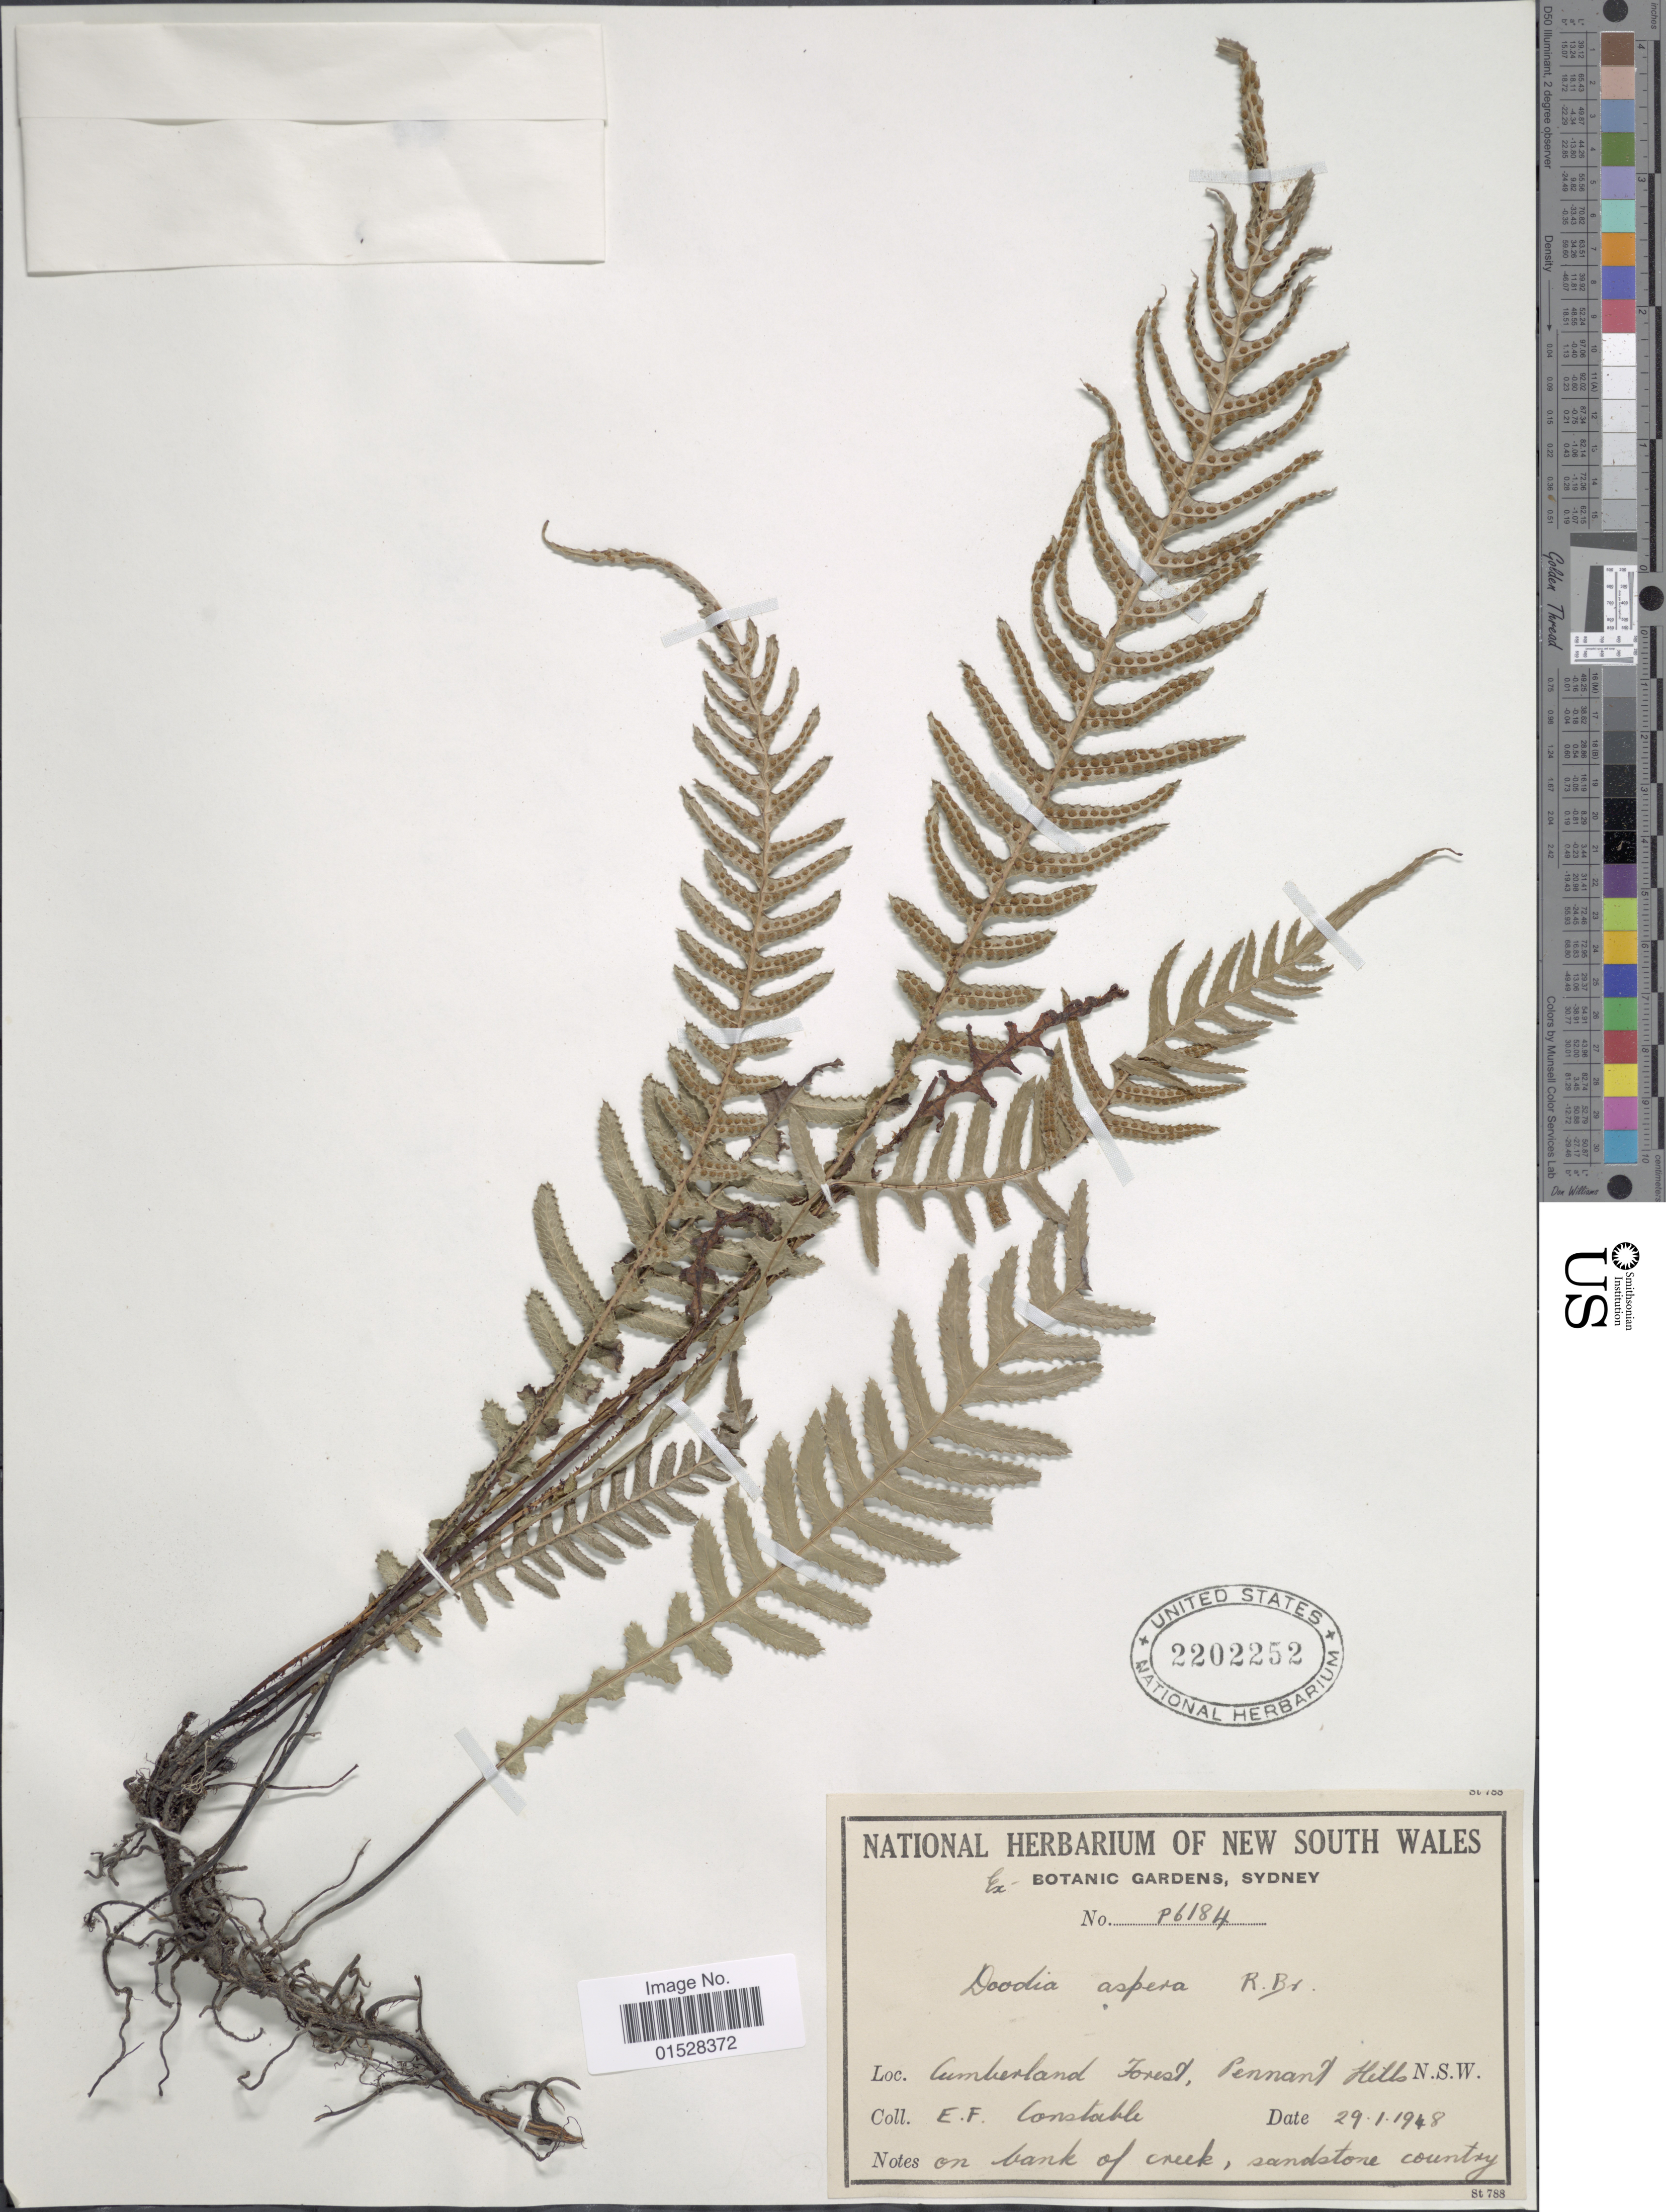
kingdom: Plantae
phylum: Tracheophyta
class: Polypodiopsida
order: Polypodiales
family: Blechnaceae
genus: Blechnum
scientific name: Blechnum neohollandicum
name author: Christenh.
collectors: E. F. Constable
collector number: P6184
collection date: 1948-01-29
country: Australia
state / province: New South Wales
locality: Cumberland Forest, Pennat Hills.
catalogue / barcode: US 2202252